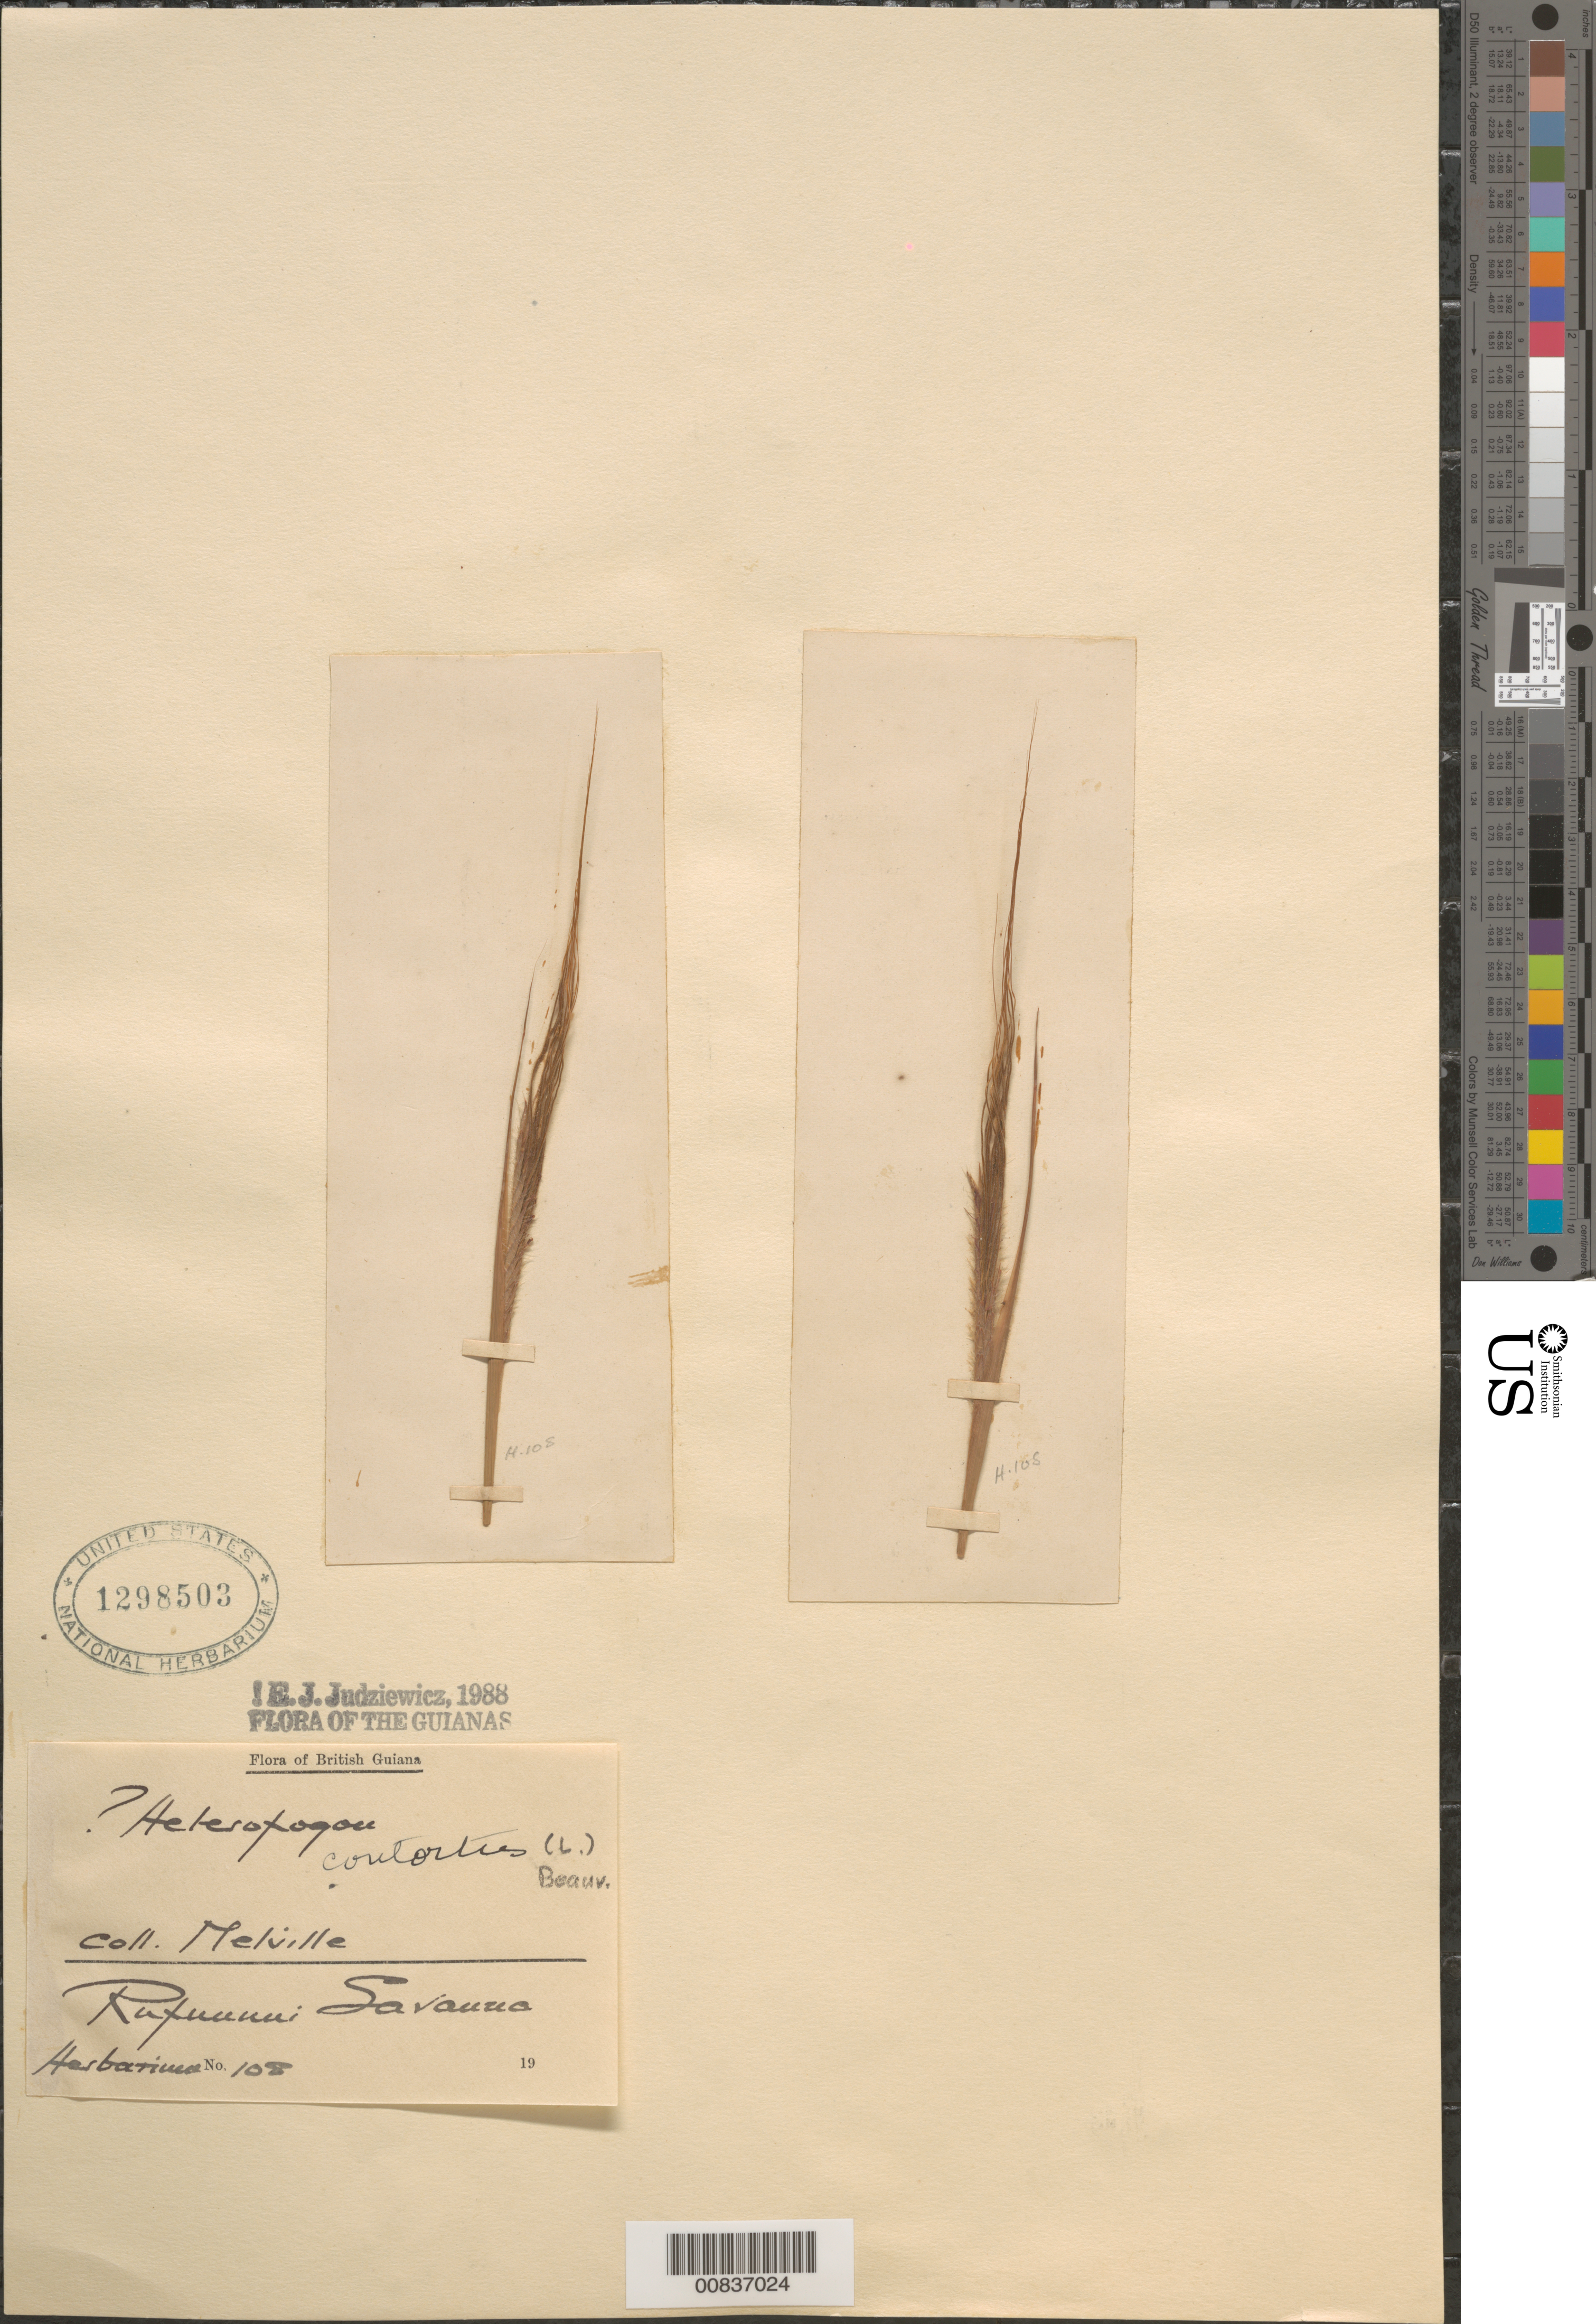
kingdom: Plantae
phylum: Tracheophyta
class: Liliopsida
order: Poales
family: Poaceae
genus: Heteropogon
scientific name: Heteropogon contortus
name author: (L.) P. Beauv. ex Roem. & Schult.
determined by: Judziewicz, E. J.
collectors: H. Melville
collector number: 108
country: Guyana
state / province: U. Takutu-U. Essequibo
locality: Rupununi Savanna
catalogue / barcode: US 1298503